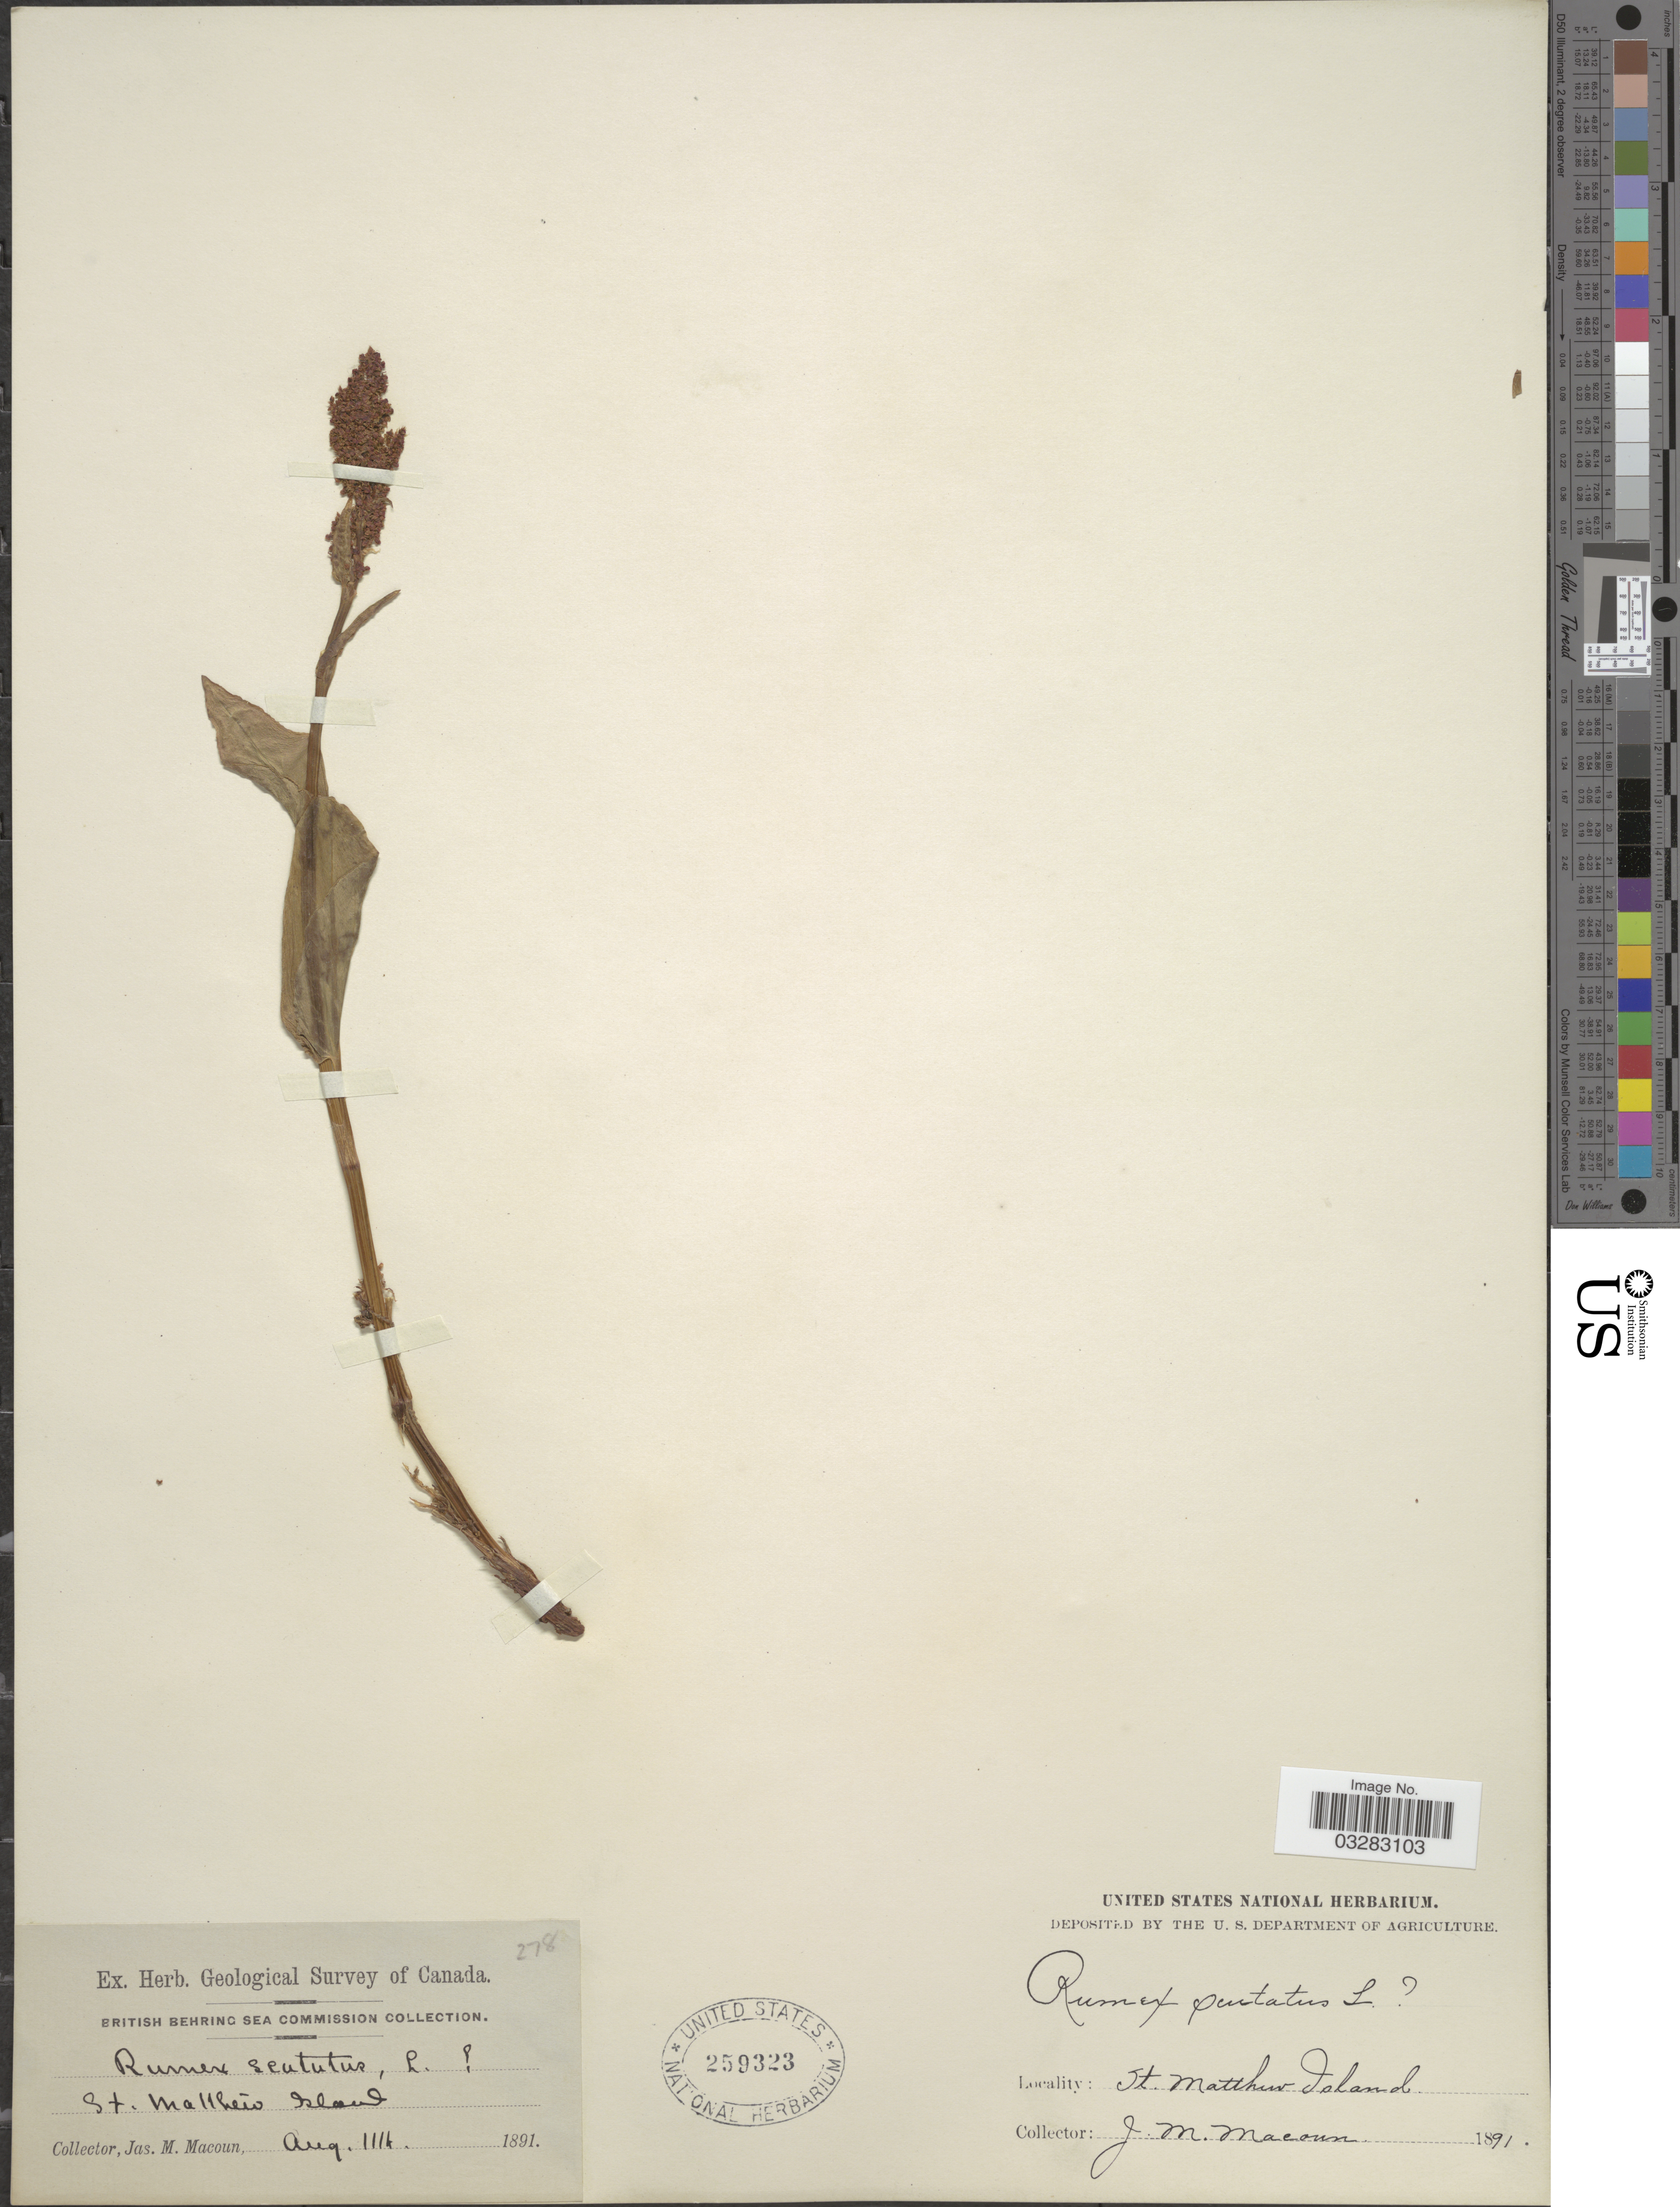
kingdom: Plantae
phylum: Tracheophyta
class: Magnoliopsida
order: Caryophyllales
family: Polygonaceae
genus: Rumex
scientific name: Rumex acetosa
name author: L.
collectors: J. M. Macoun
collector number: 278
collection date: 1891-08-11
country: United States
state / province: Alaska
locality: St. Matthew Island.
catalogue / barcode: US 259323